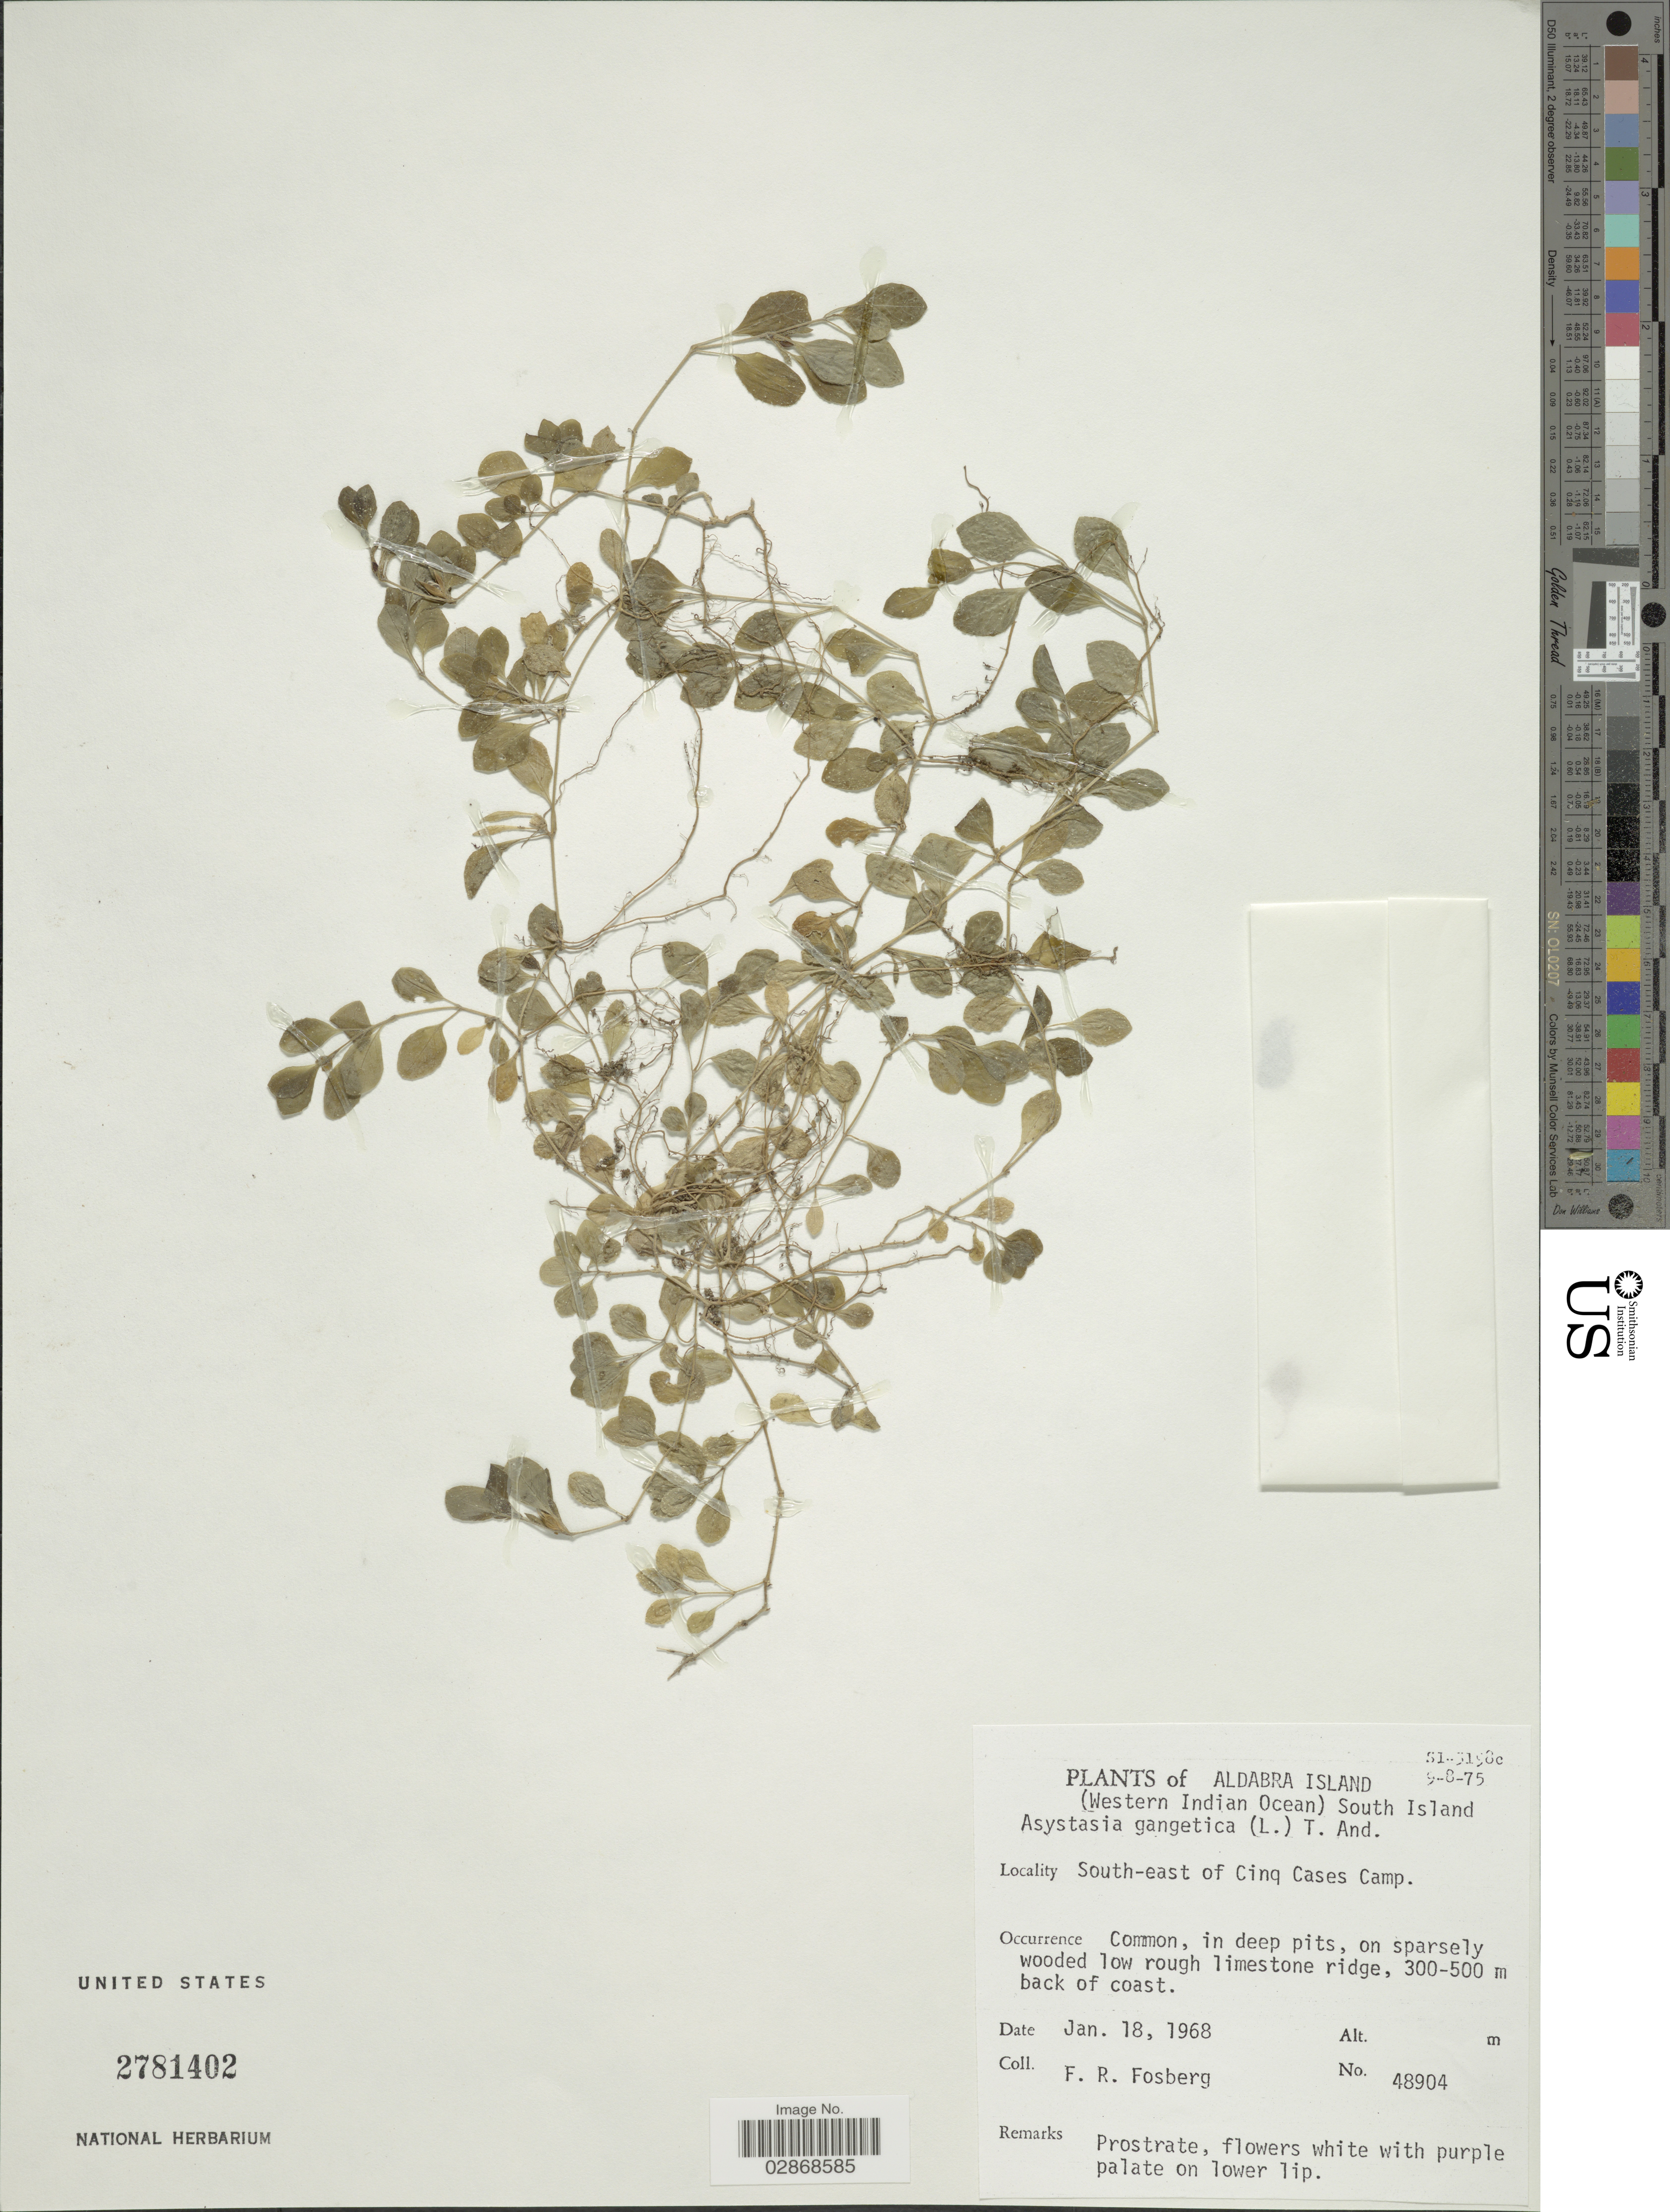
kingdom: Plantae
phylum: Tracheophyta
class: Magnoliopsida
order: Lamiales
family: Acanthaceae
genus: Asystasia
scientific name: Asystasia coromandeliana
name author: Nees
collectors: F. R. Fosberg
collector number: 48904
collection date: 1968-01-18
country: Seychelles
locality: Aldabra Island (Western Indian Ocean) South Island. South-east of Cinq Cases Camp.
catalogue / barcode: US 2781402